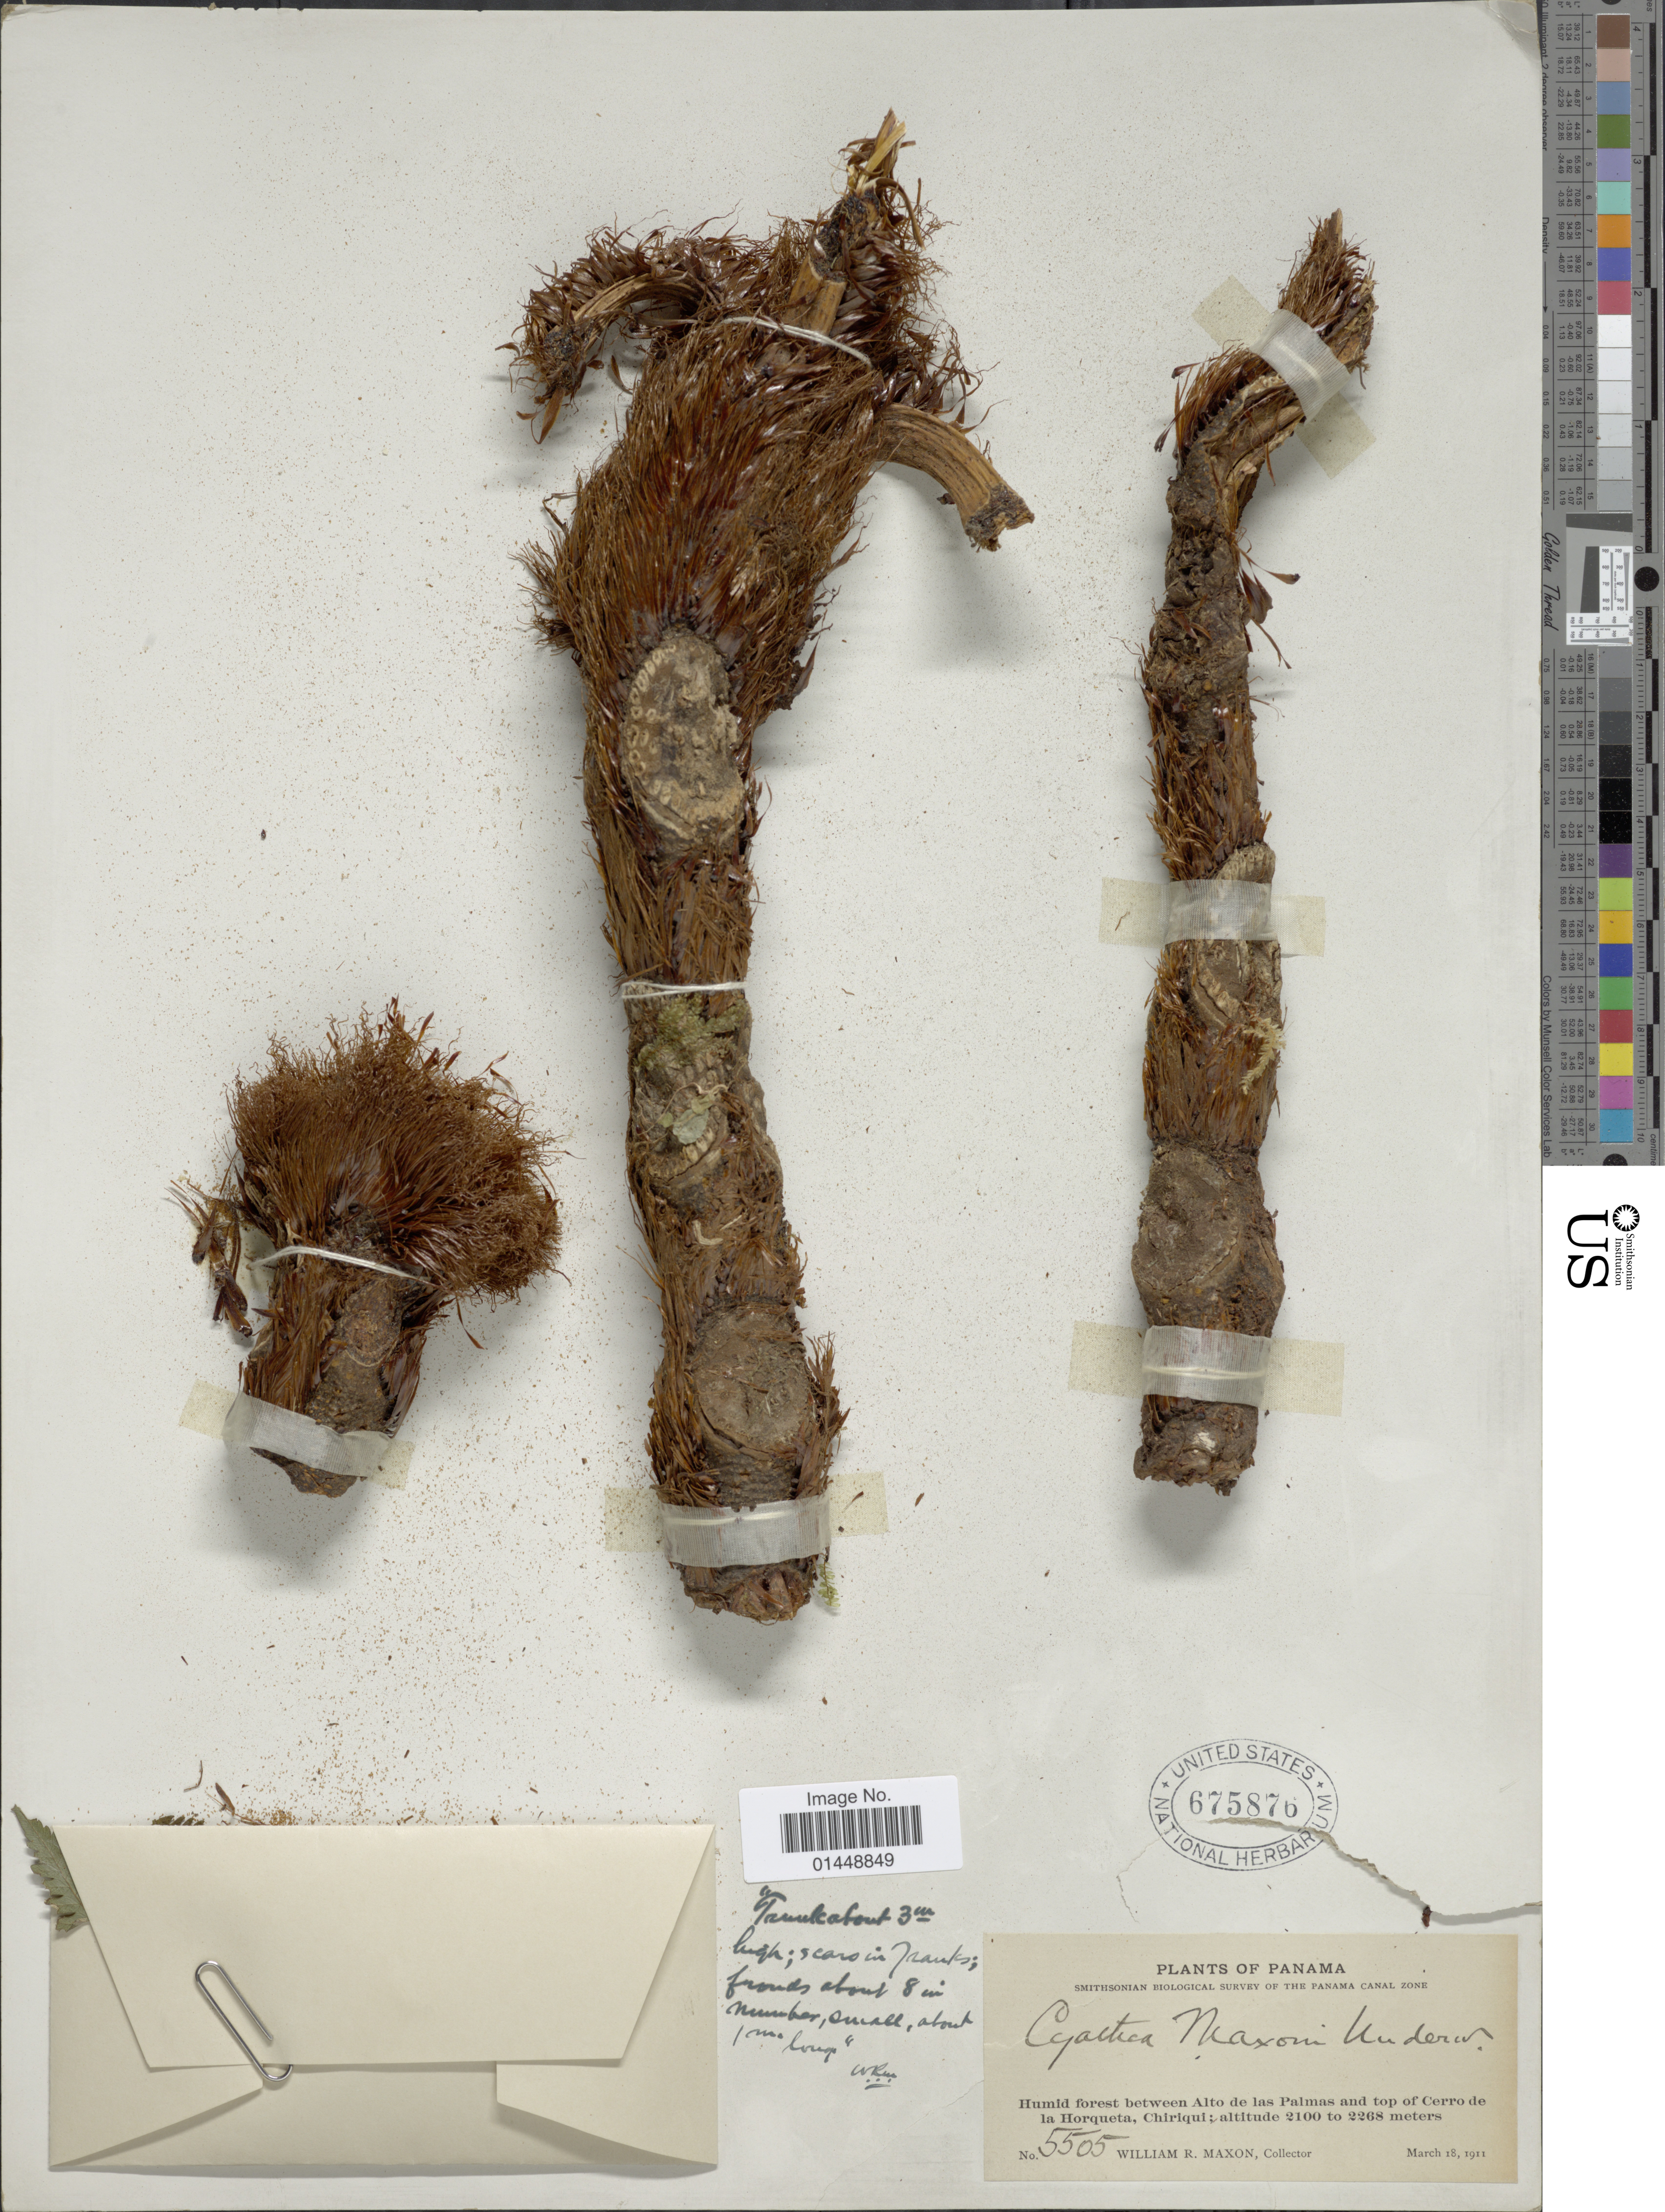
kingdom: Plantae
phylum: Tracheophyta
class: Polypodiopsida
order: Cyatheales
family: Cyatheaceae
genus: Cyathea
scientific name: Cyathea fulva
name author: (M. Martens & Galeotti) Fée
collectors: W. R. Maxon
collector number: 5505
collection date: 1911-03-18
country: Panama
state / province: Chiriqui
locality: Humid forest between Alto de las Palmas and top of Cerro de la Horqueta, Chiriqui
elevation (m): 2100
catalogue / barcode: US 675876